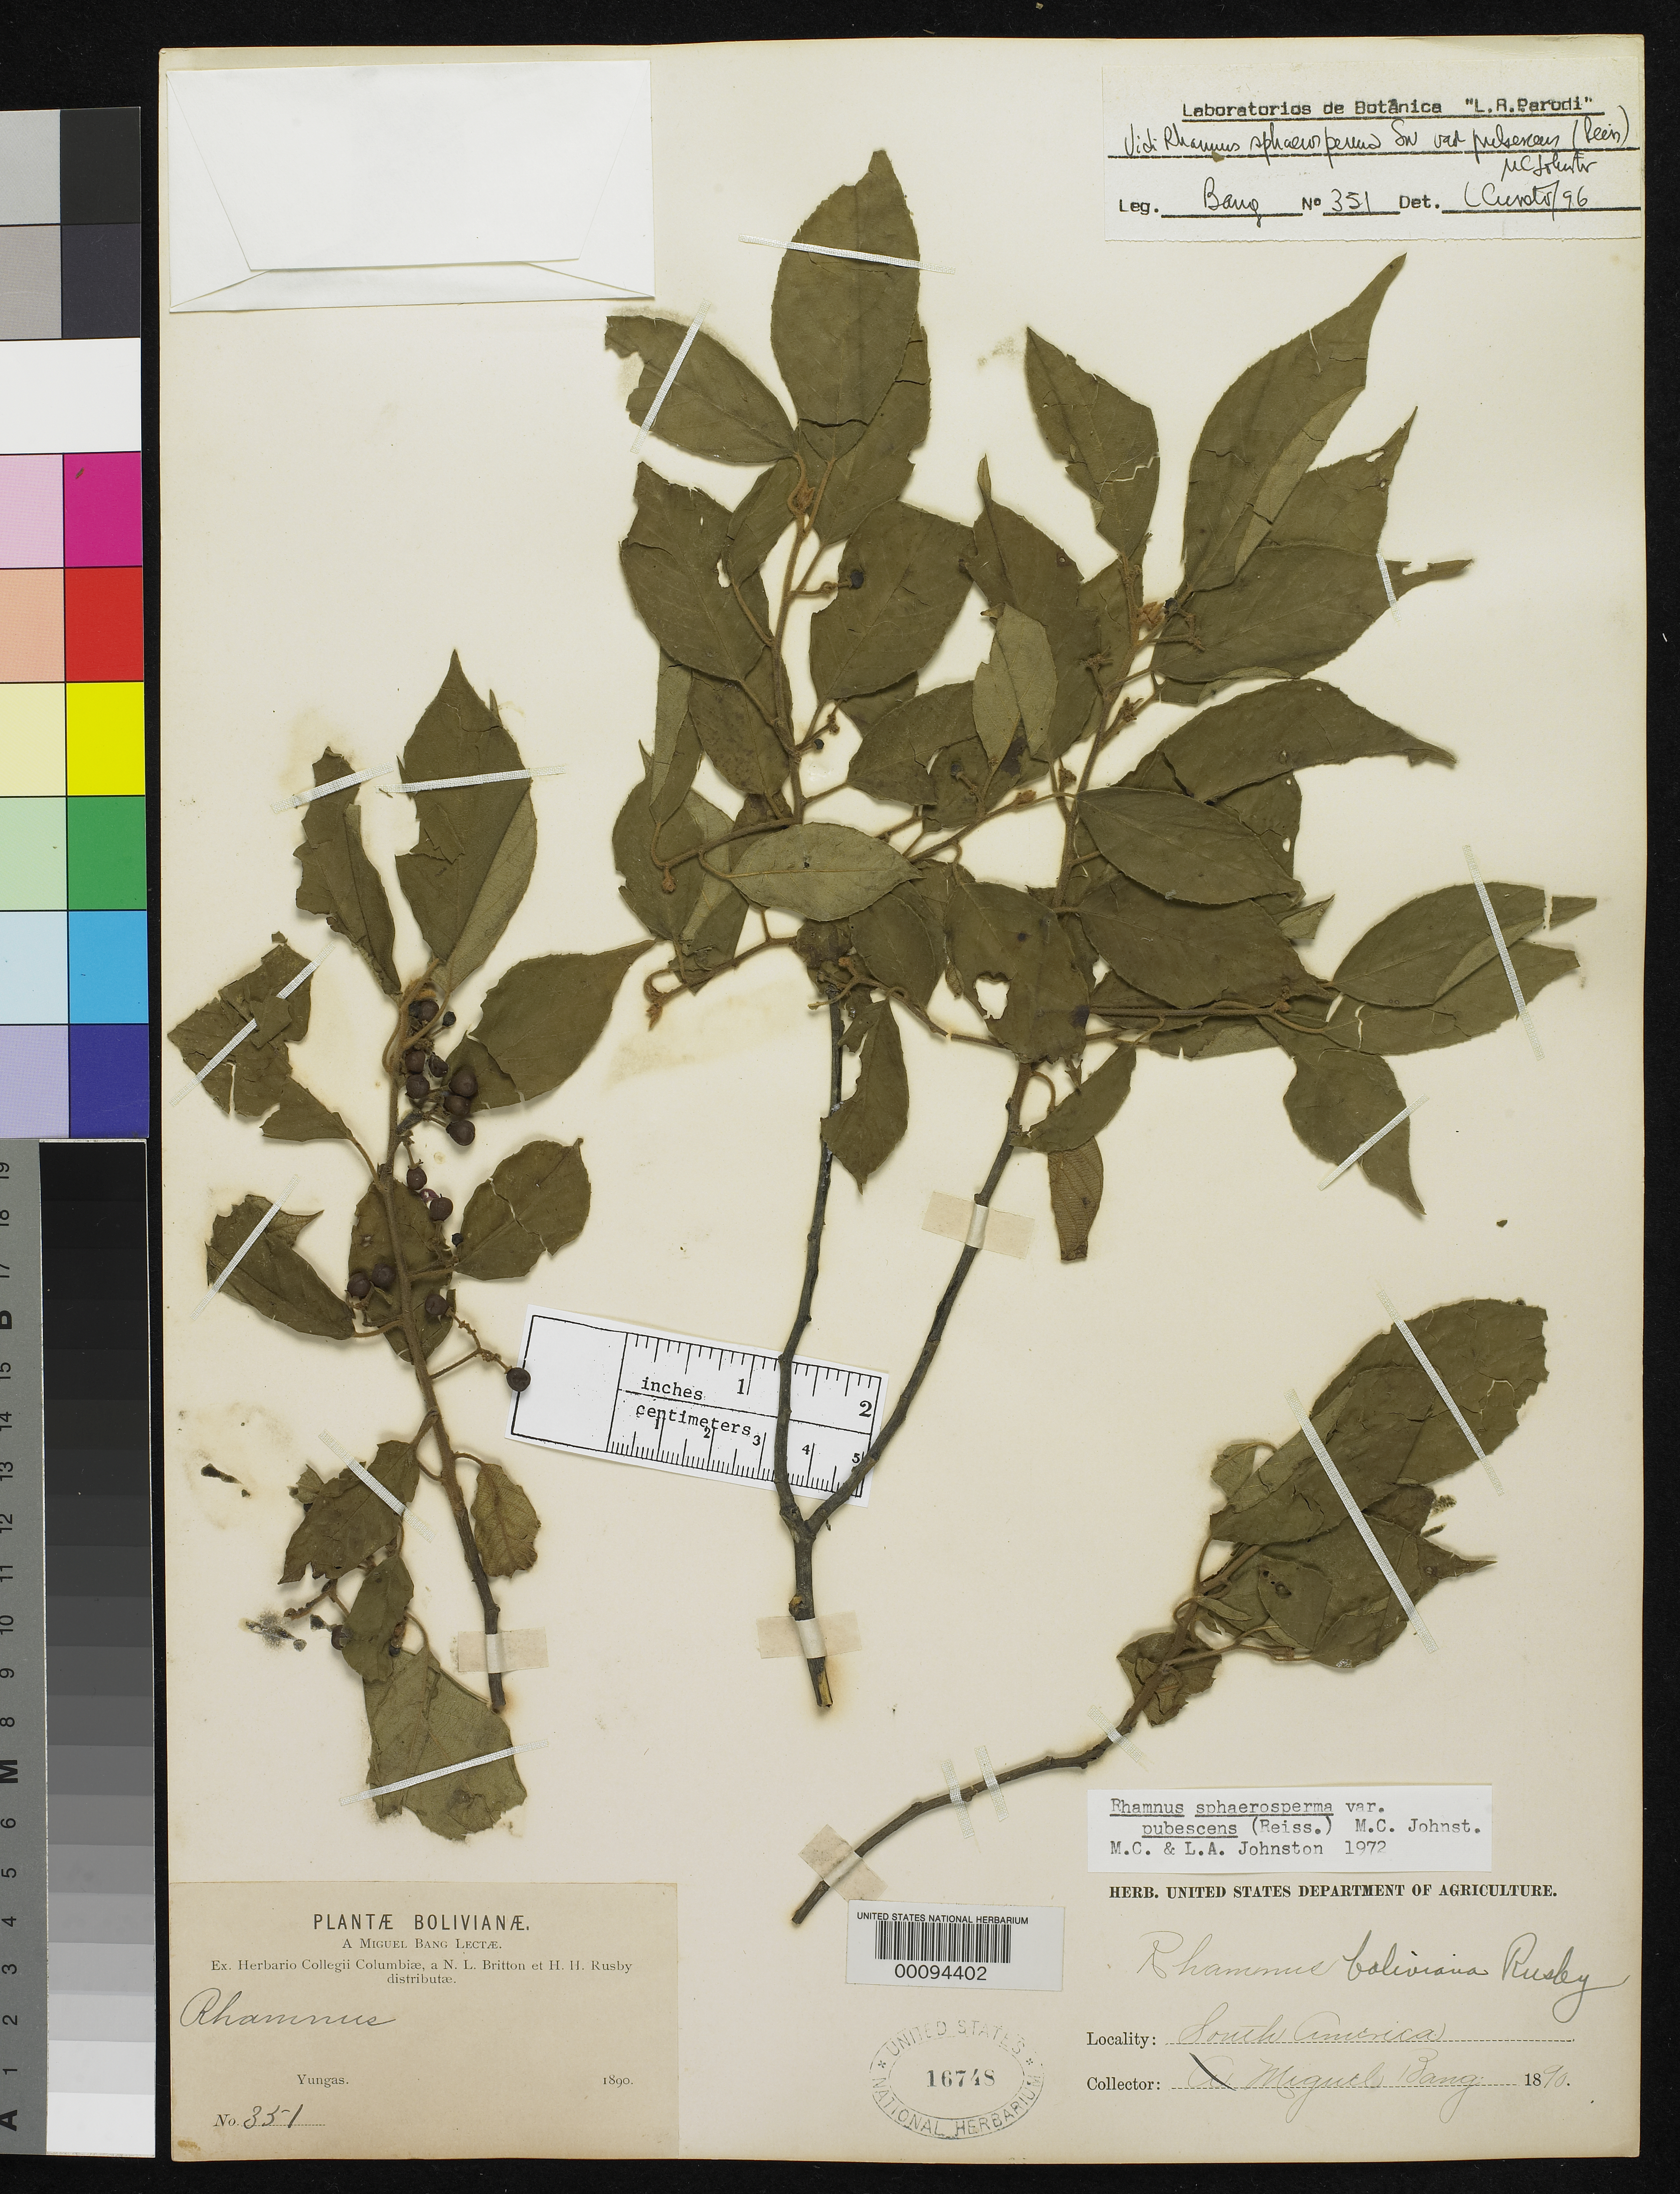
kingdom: Plantae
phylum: Tracheophyta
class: Magnoliopsida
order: Rosales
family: Rhamnaceae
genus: Rhamnus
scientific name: Rhamnus boliviana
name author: Rusby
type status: Isotype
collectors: M. Bang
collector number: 351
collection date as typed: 1890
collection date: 1890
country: Bolivia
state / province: La Paz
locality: Yungas.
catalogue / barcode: US 16748